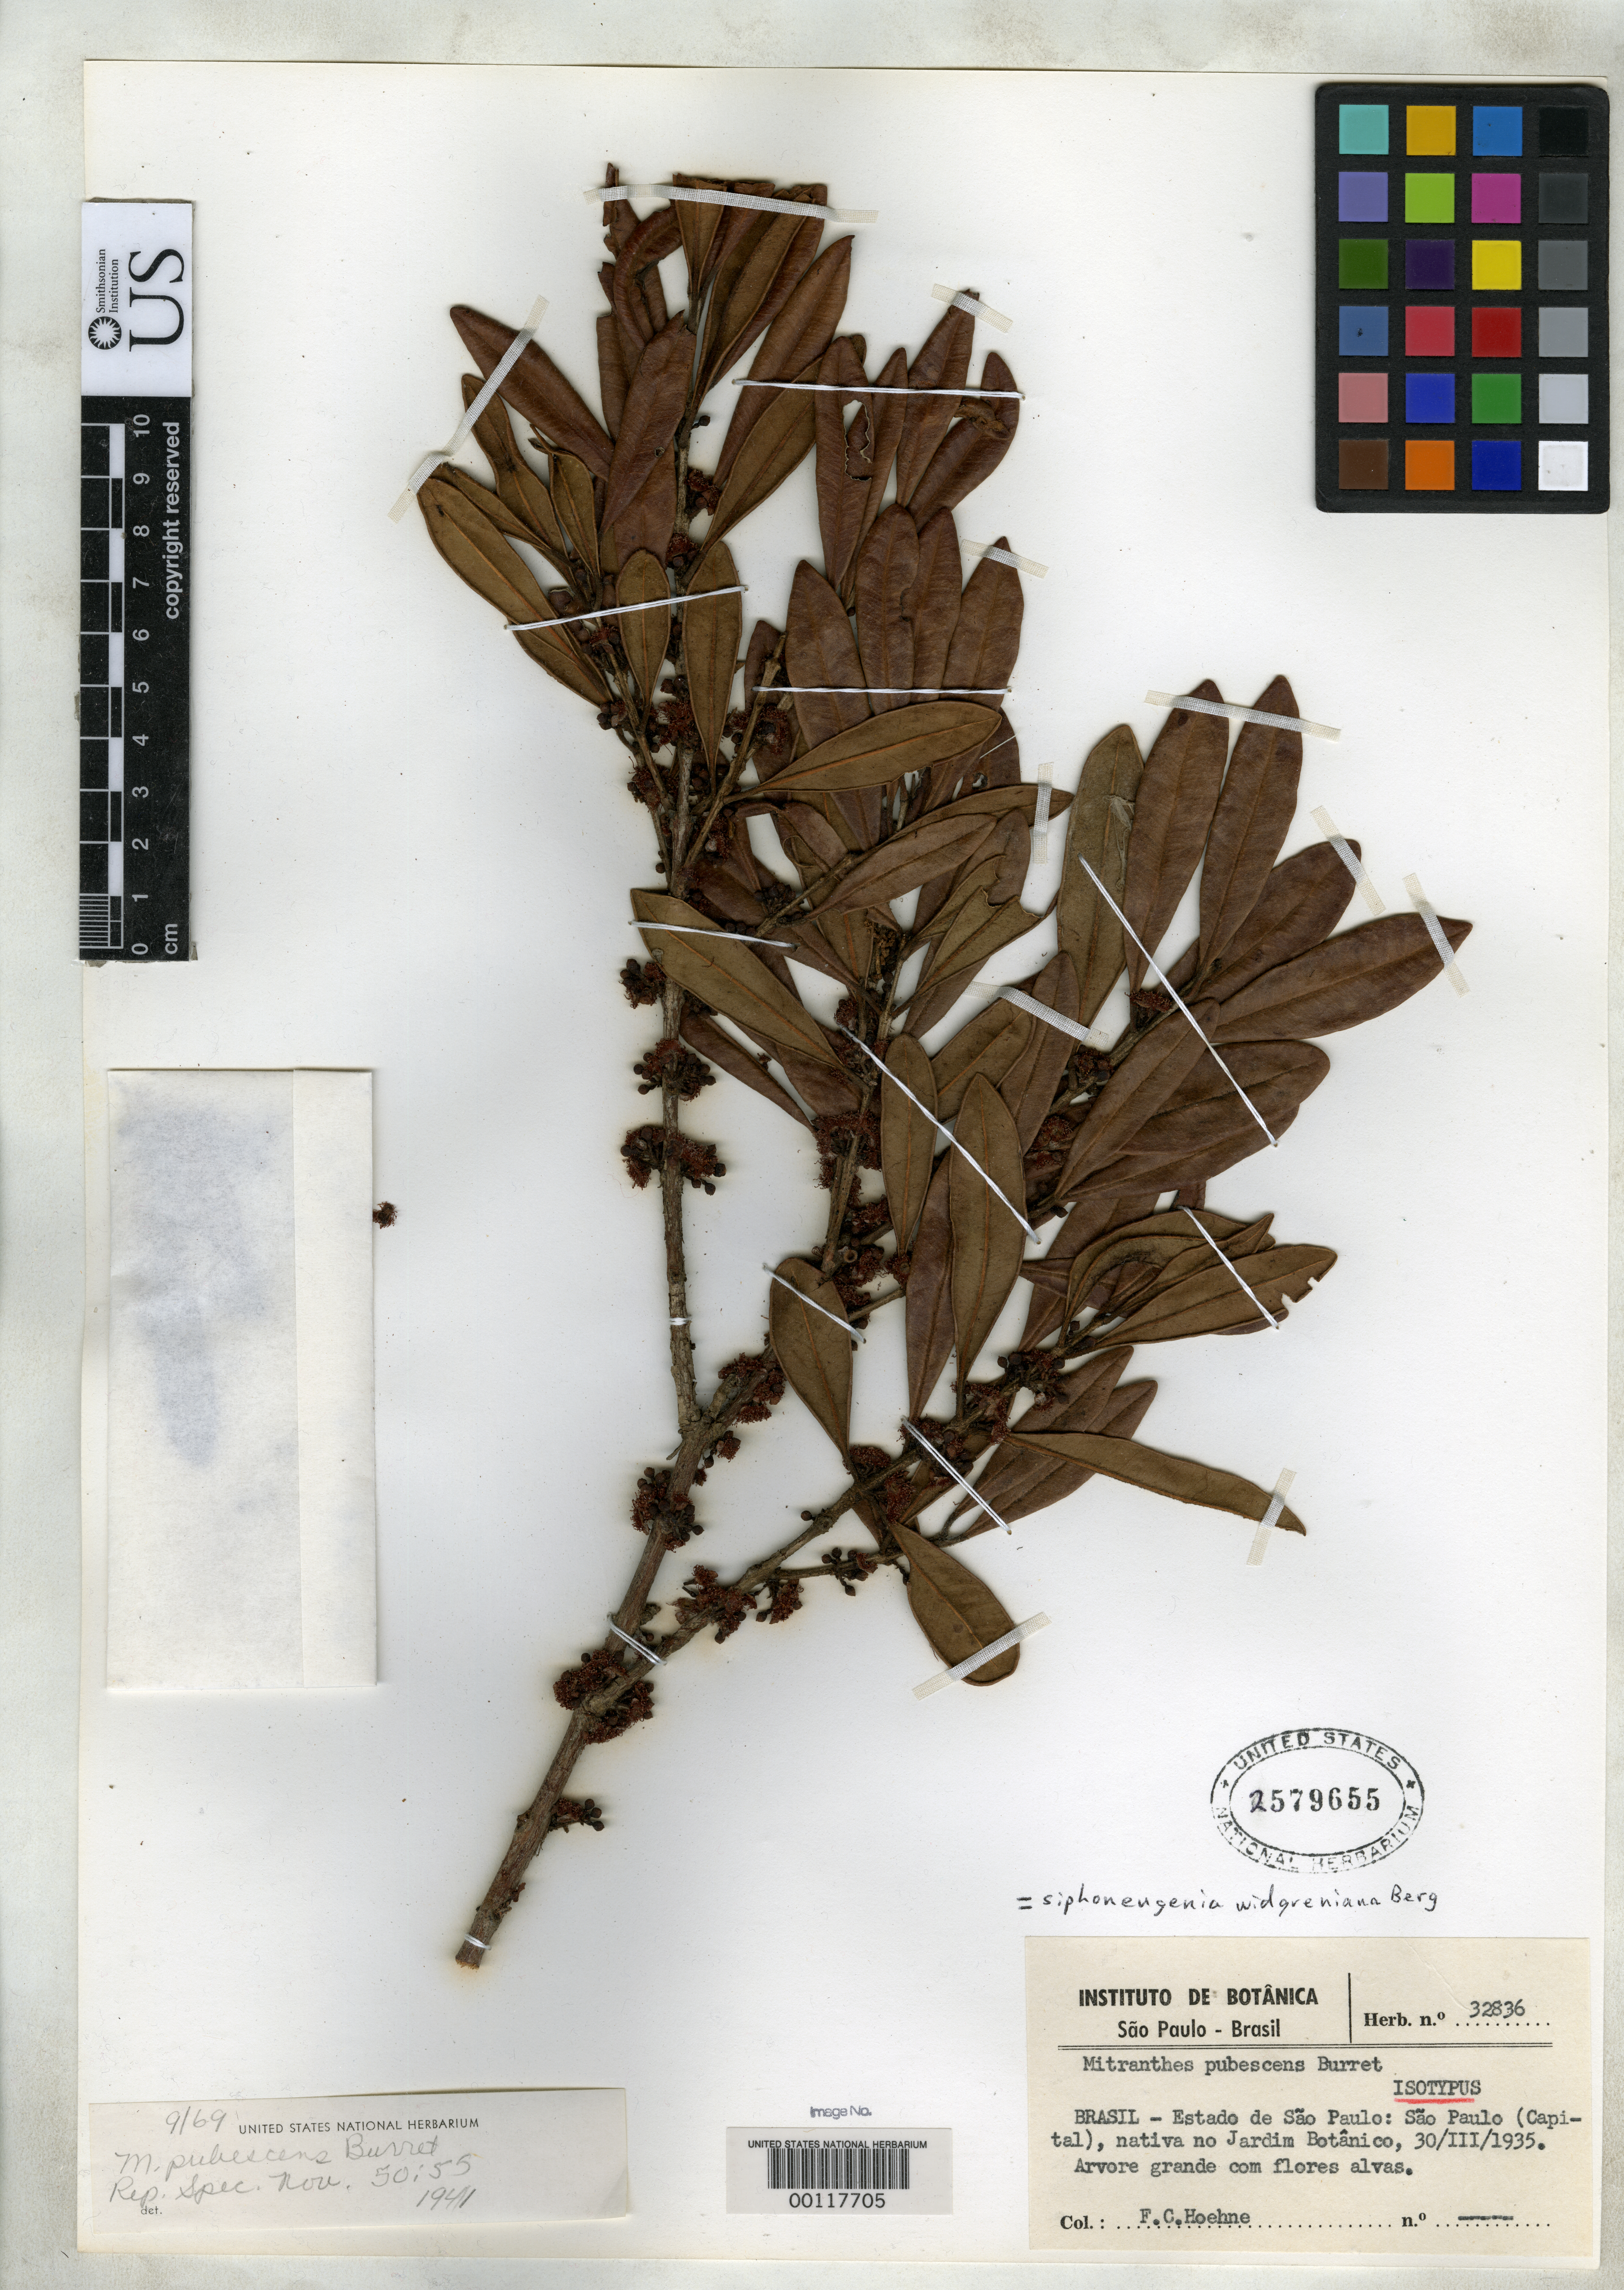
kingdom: Plantae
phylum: Tracheophyta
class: Magnoliopsida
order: Myrtales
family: Myrtaceae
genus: Mitranthes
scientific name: Mitranthes pubescens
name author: Burret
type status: Isotype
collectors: F. C. Hoehne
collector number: Inst. Bot. 32836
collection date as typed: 30 Mar 1935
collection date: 1935-03-30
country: Brazil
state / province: São Paulo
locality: Sao Paulo.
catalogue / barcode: US 2579655